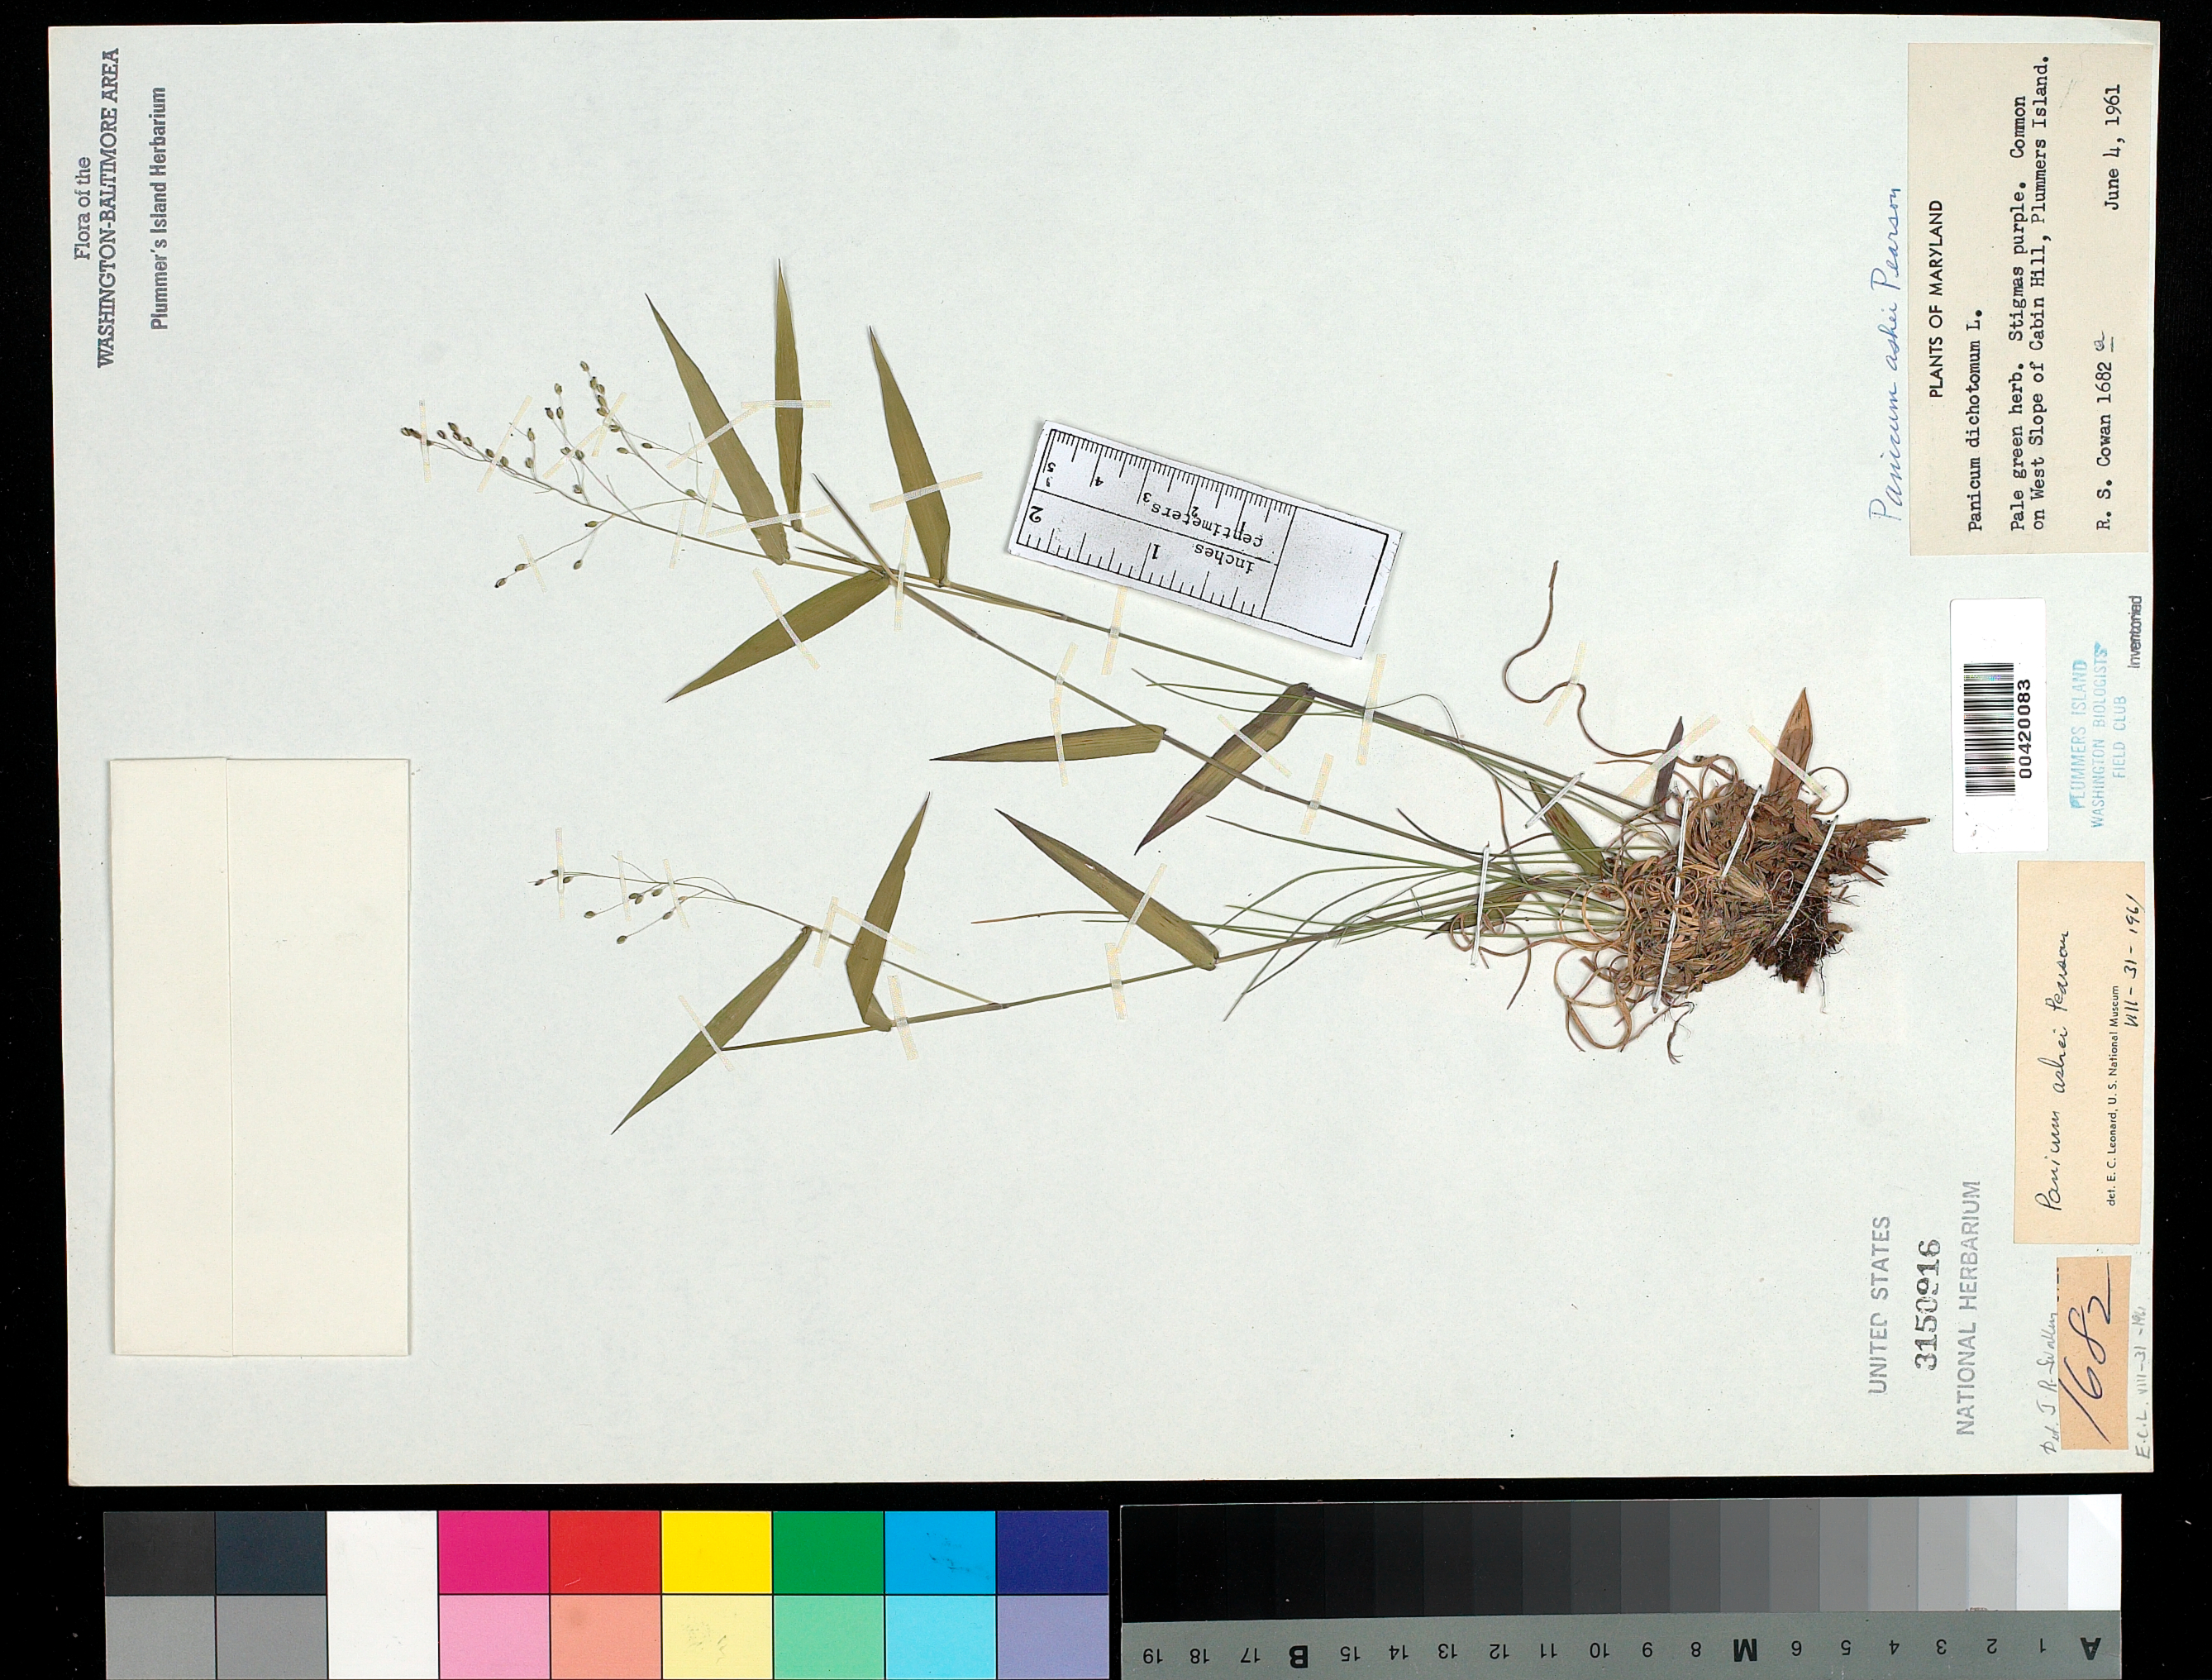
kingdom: Plantae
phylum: Tracheophyta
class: Liliopsida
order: Poales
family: Poaceae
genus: Dichanthelium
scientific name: Dichanthelium commutatum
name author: (Schult.) Gould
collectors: R. S. Cowan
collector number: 1682A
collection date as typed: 04 Jun 1961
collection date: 1961-06-04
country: United States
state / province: Maryland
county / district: Montgomery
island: Plummers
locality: Plummer's Island; west slope of Cabin Hill C. & O. Canal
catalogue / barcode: US 3150916